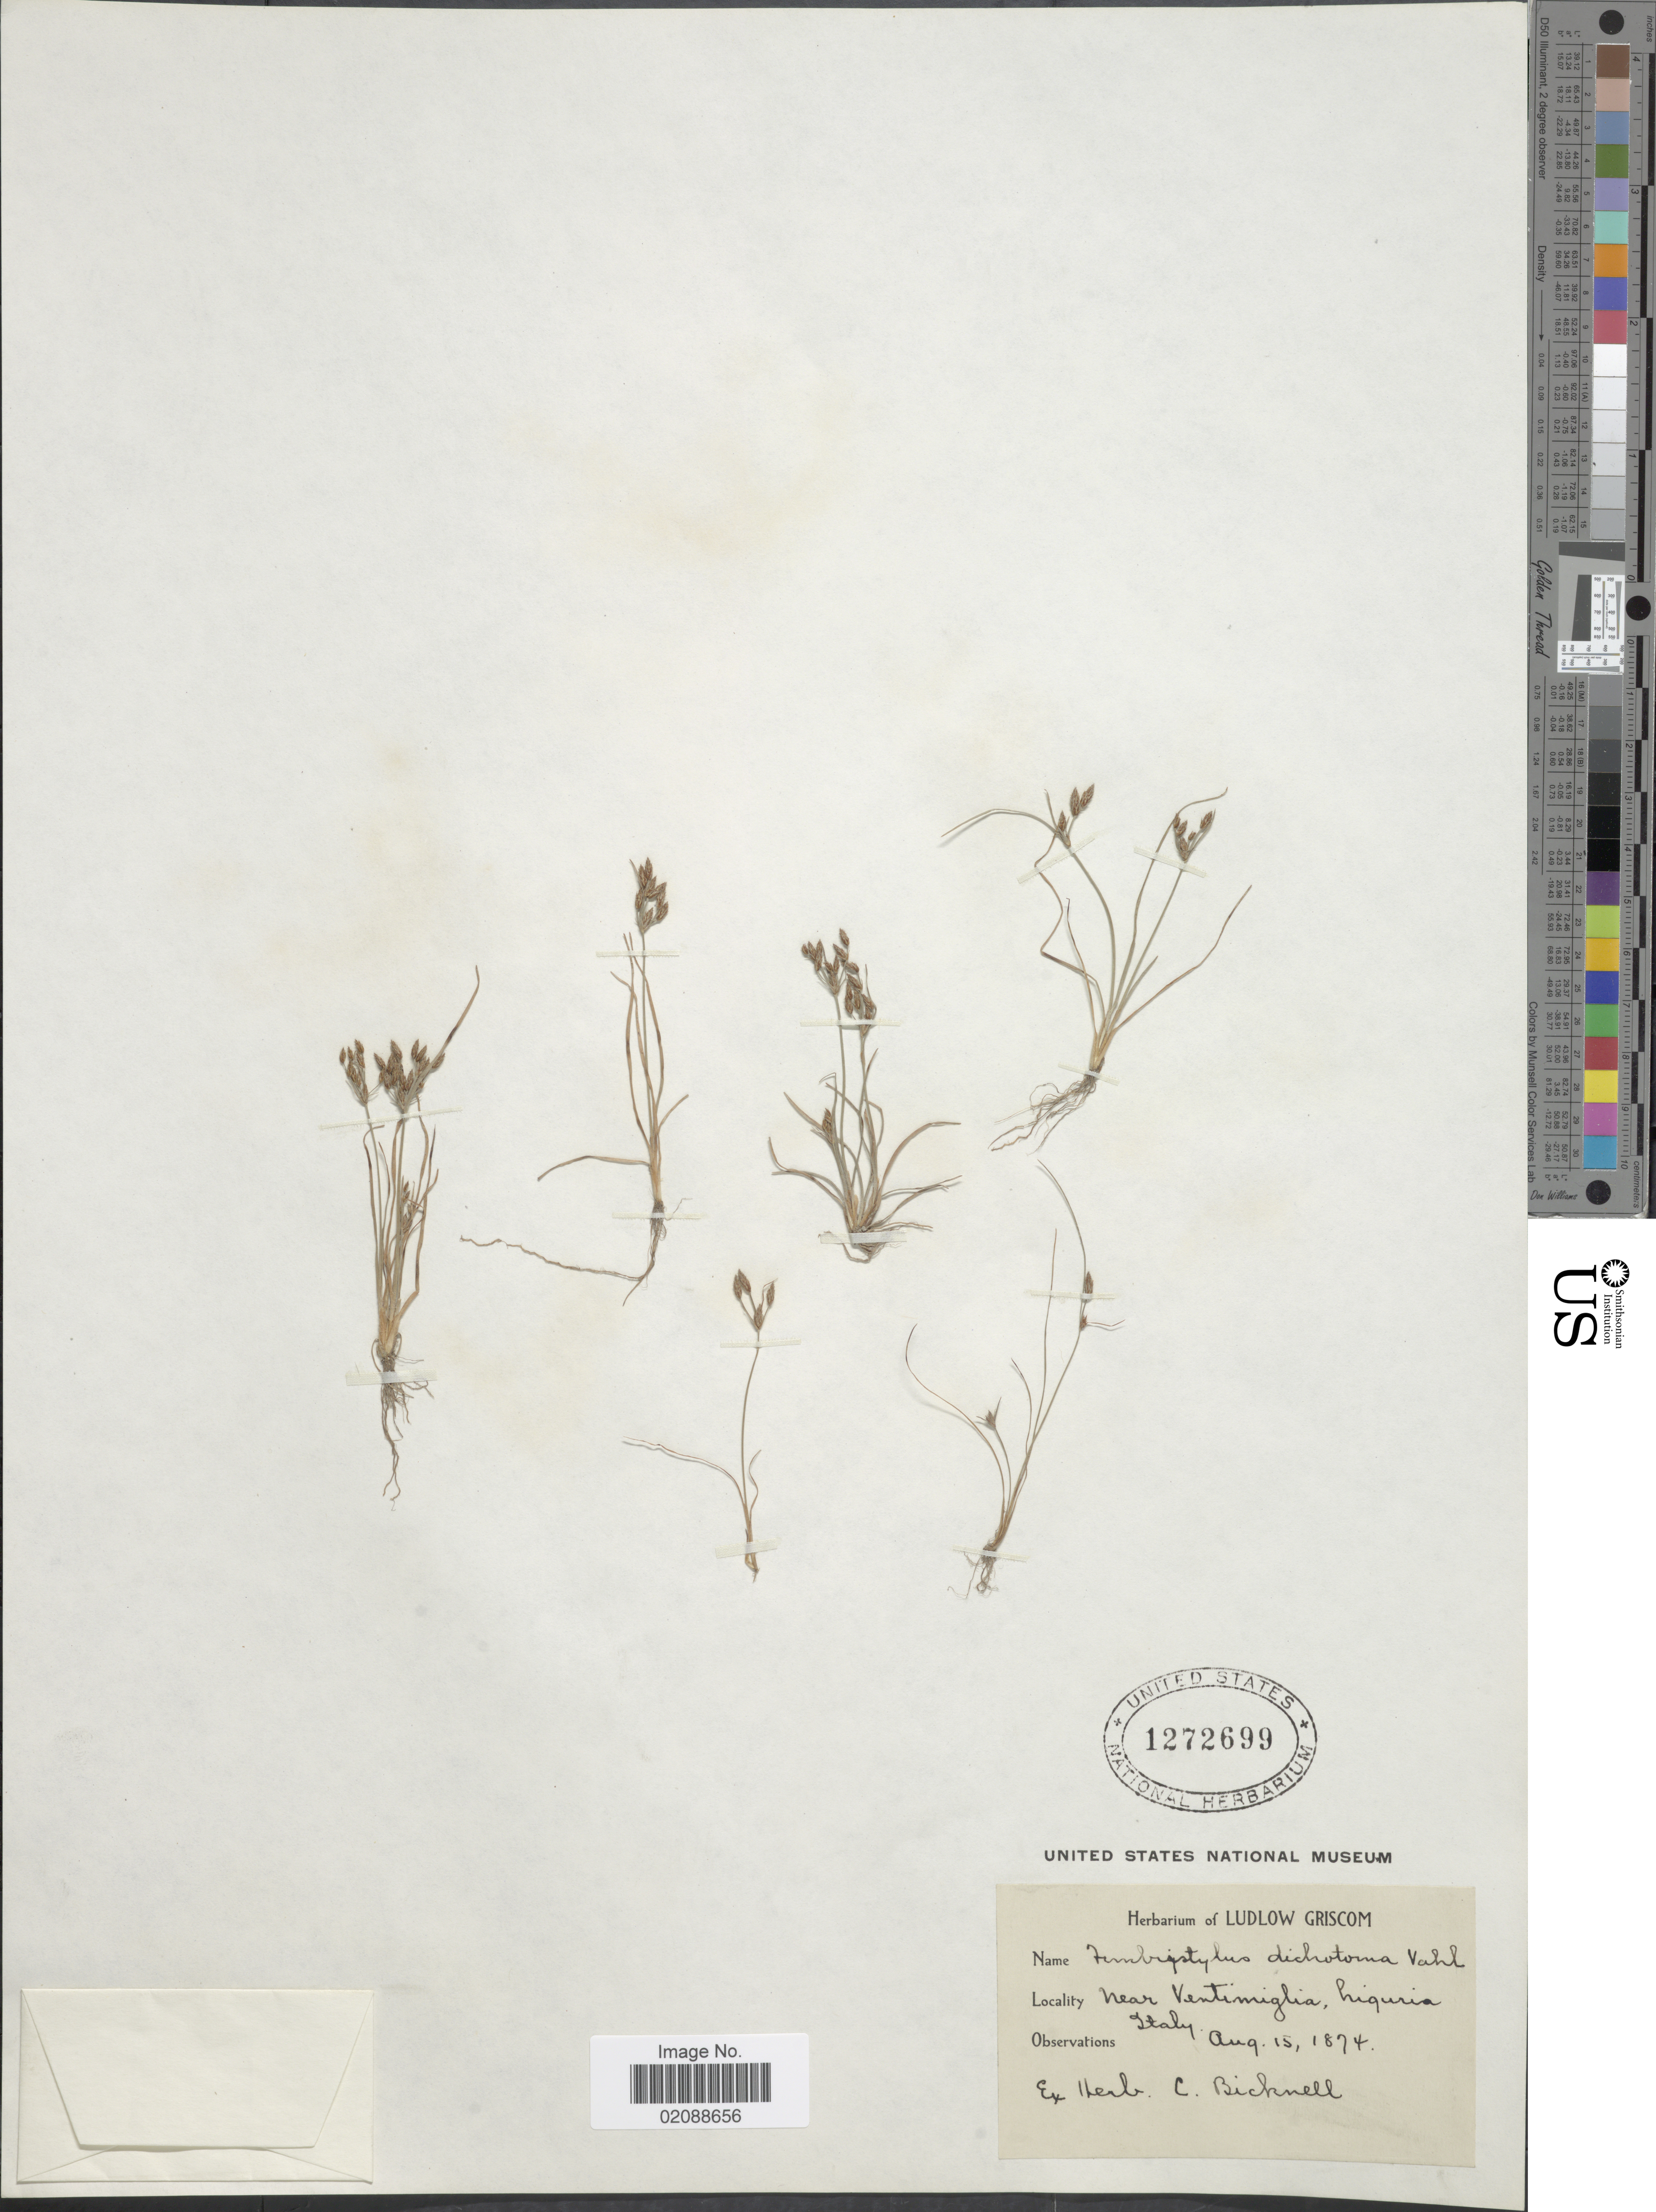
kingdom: Plantae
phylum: Tracheophyta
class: Liliopsida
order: Poales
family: Cyperaceae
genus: Fimbristylis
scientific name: Fimbristylis dichotoma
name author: (L.) Vahl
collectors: Ex herb. C. Bicknell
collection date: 1874-08-15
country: Italy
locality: Near Ventimiglia, Liquria [interpreted]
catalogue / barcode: US 1272699